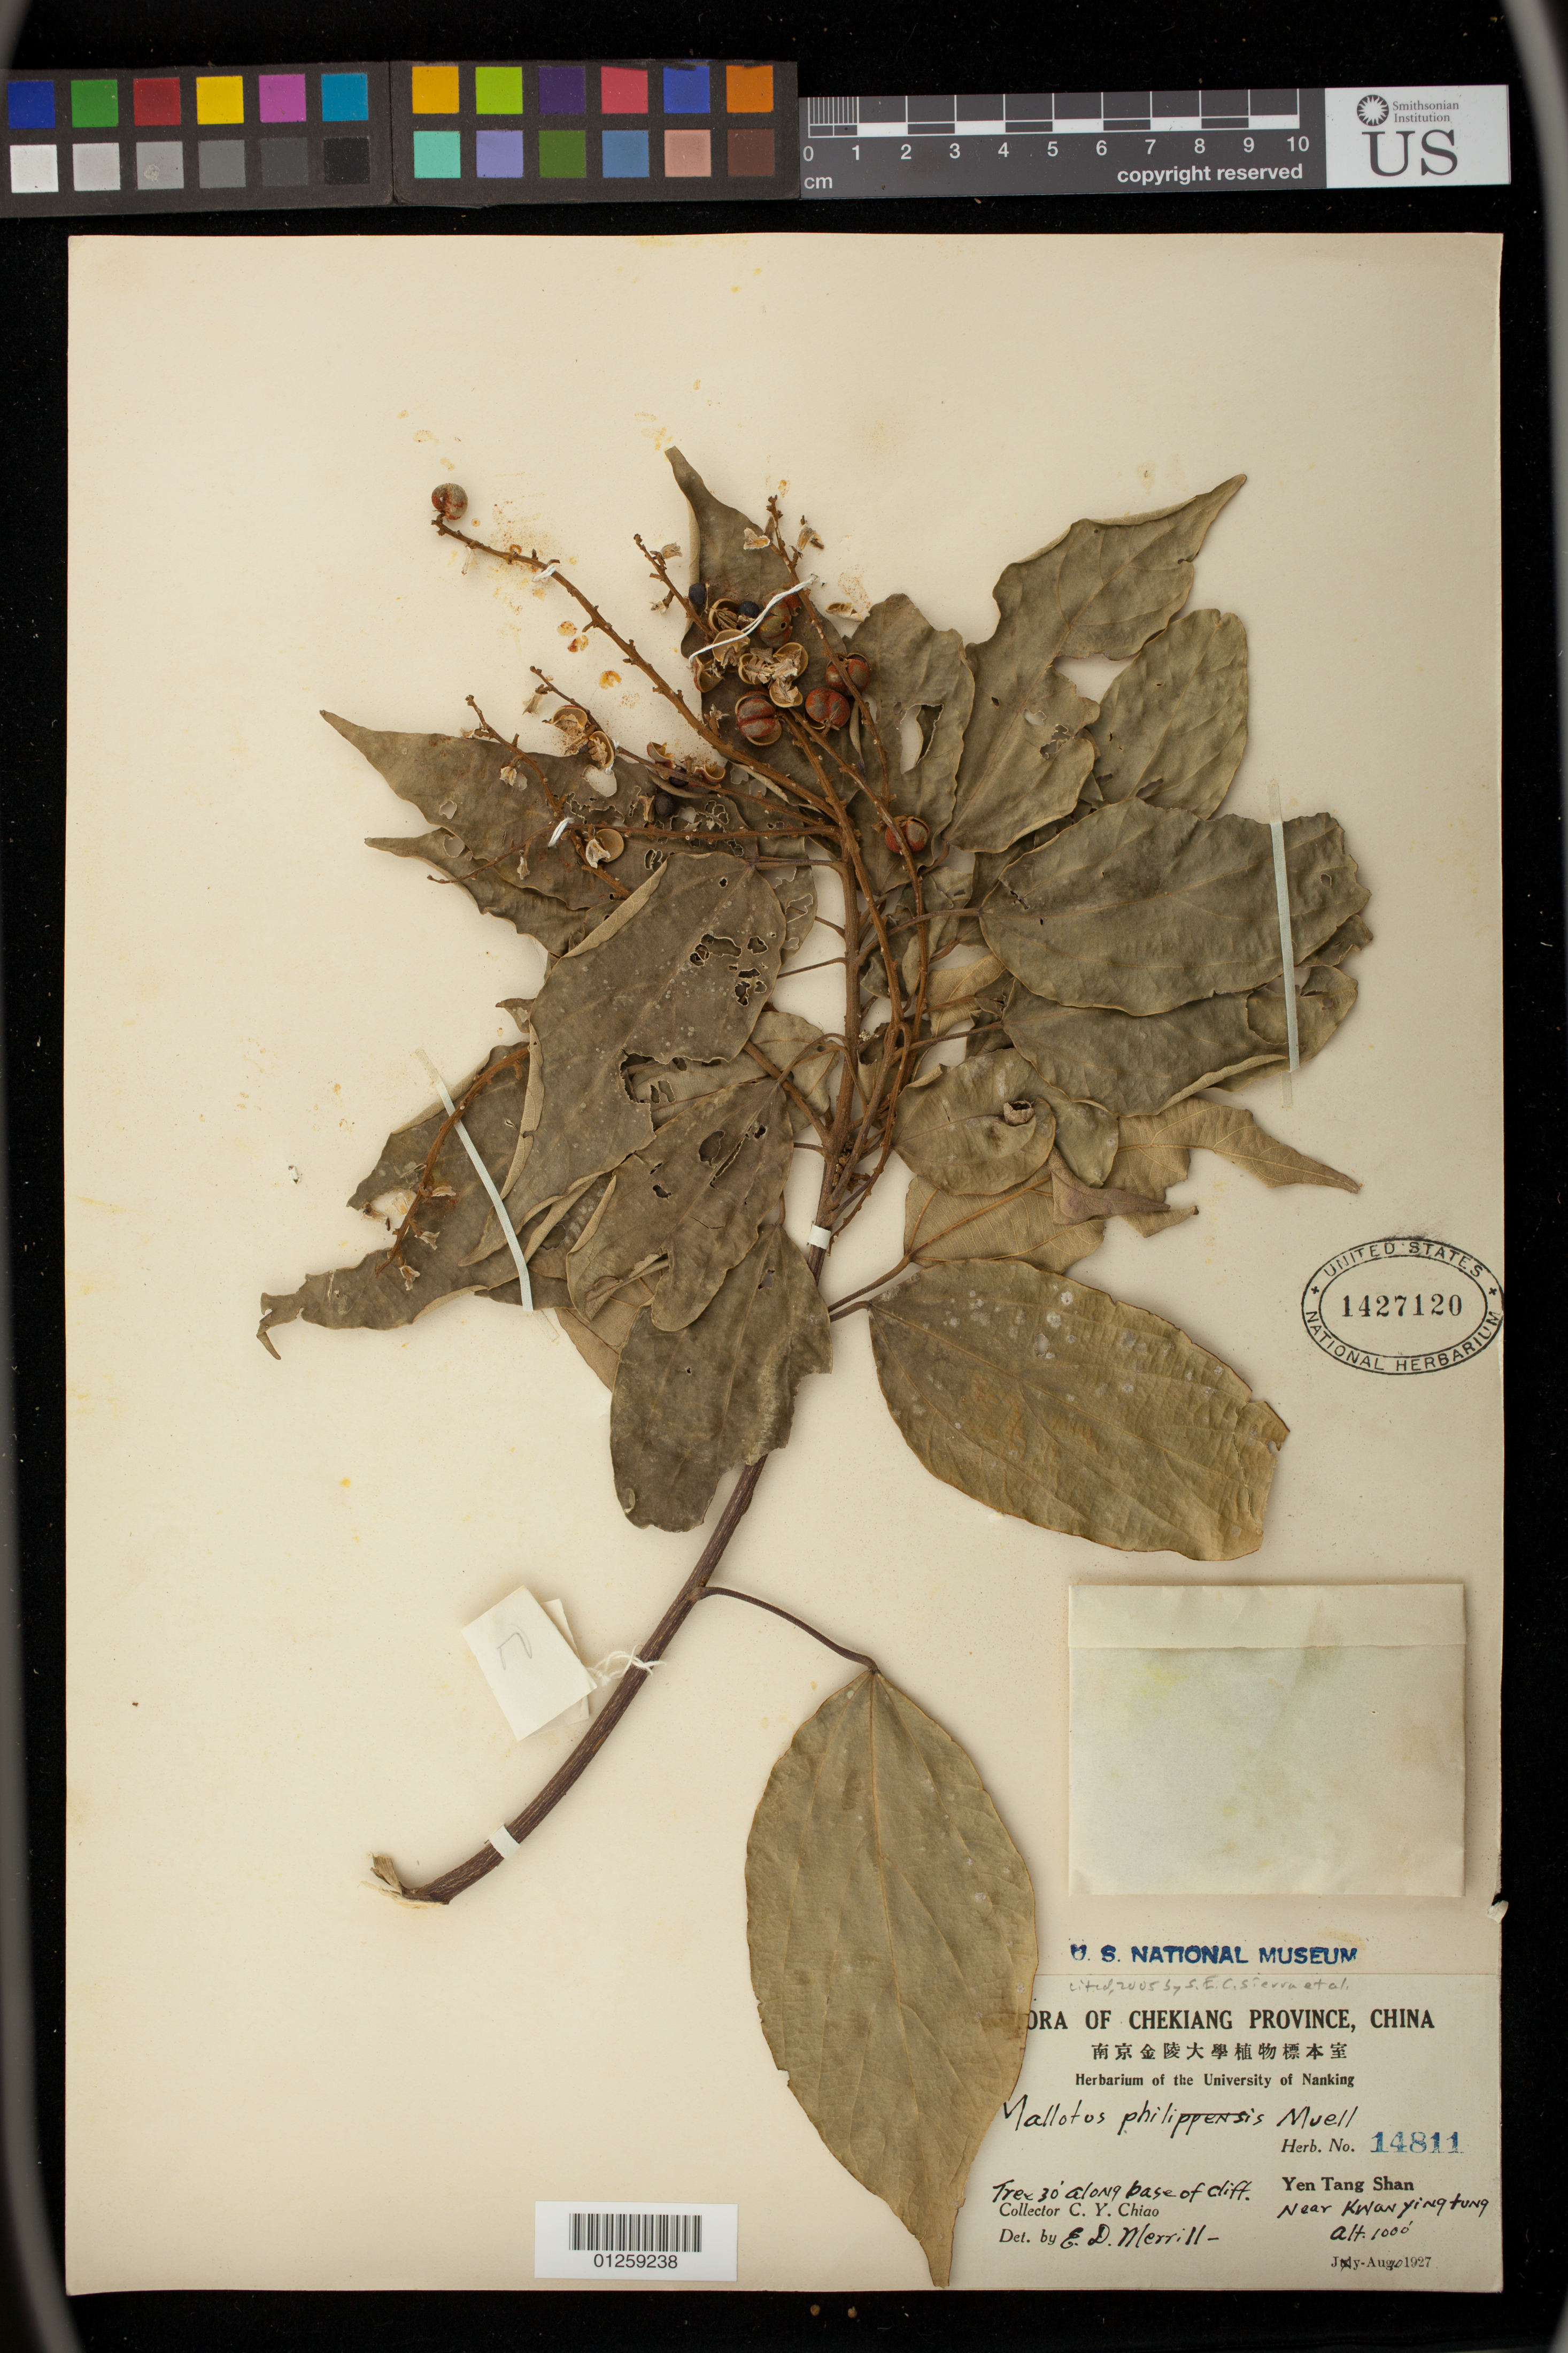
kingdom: Plantae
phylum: Tracheophyta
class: Magnoliopsida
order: Malpighiales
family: Euphorbiaceae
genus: Mallotus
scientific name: Mallotus philippensis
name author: (Lam.) Müll. Arg.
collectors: C. Y. Chiao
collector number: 14811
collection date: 1927-08-10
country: China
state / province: Zhejiang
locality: Chekiang Province,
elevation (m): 305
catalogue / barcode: US 1427120